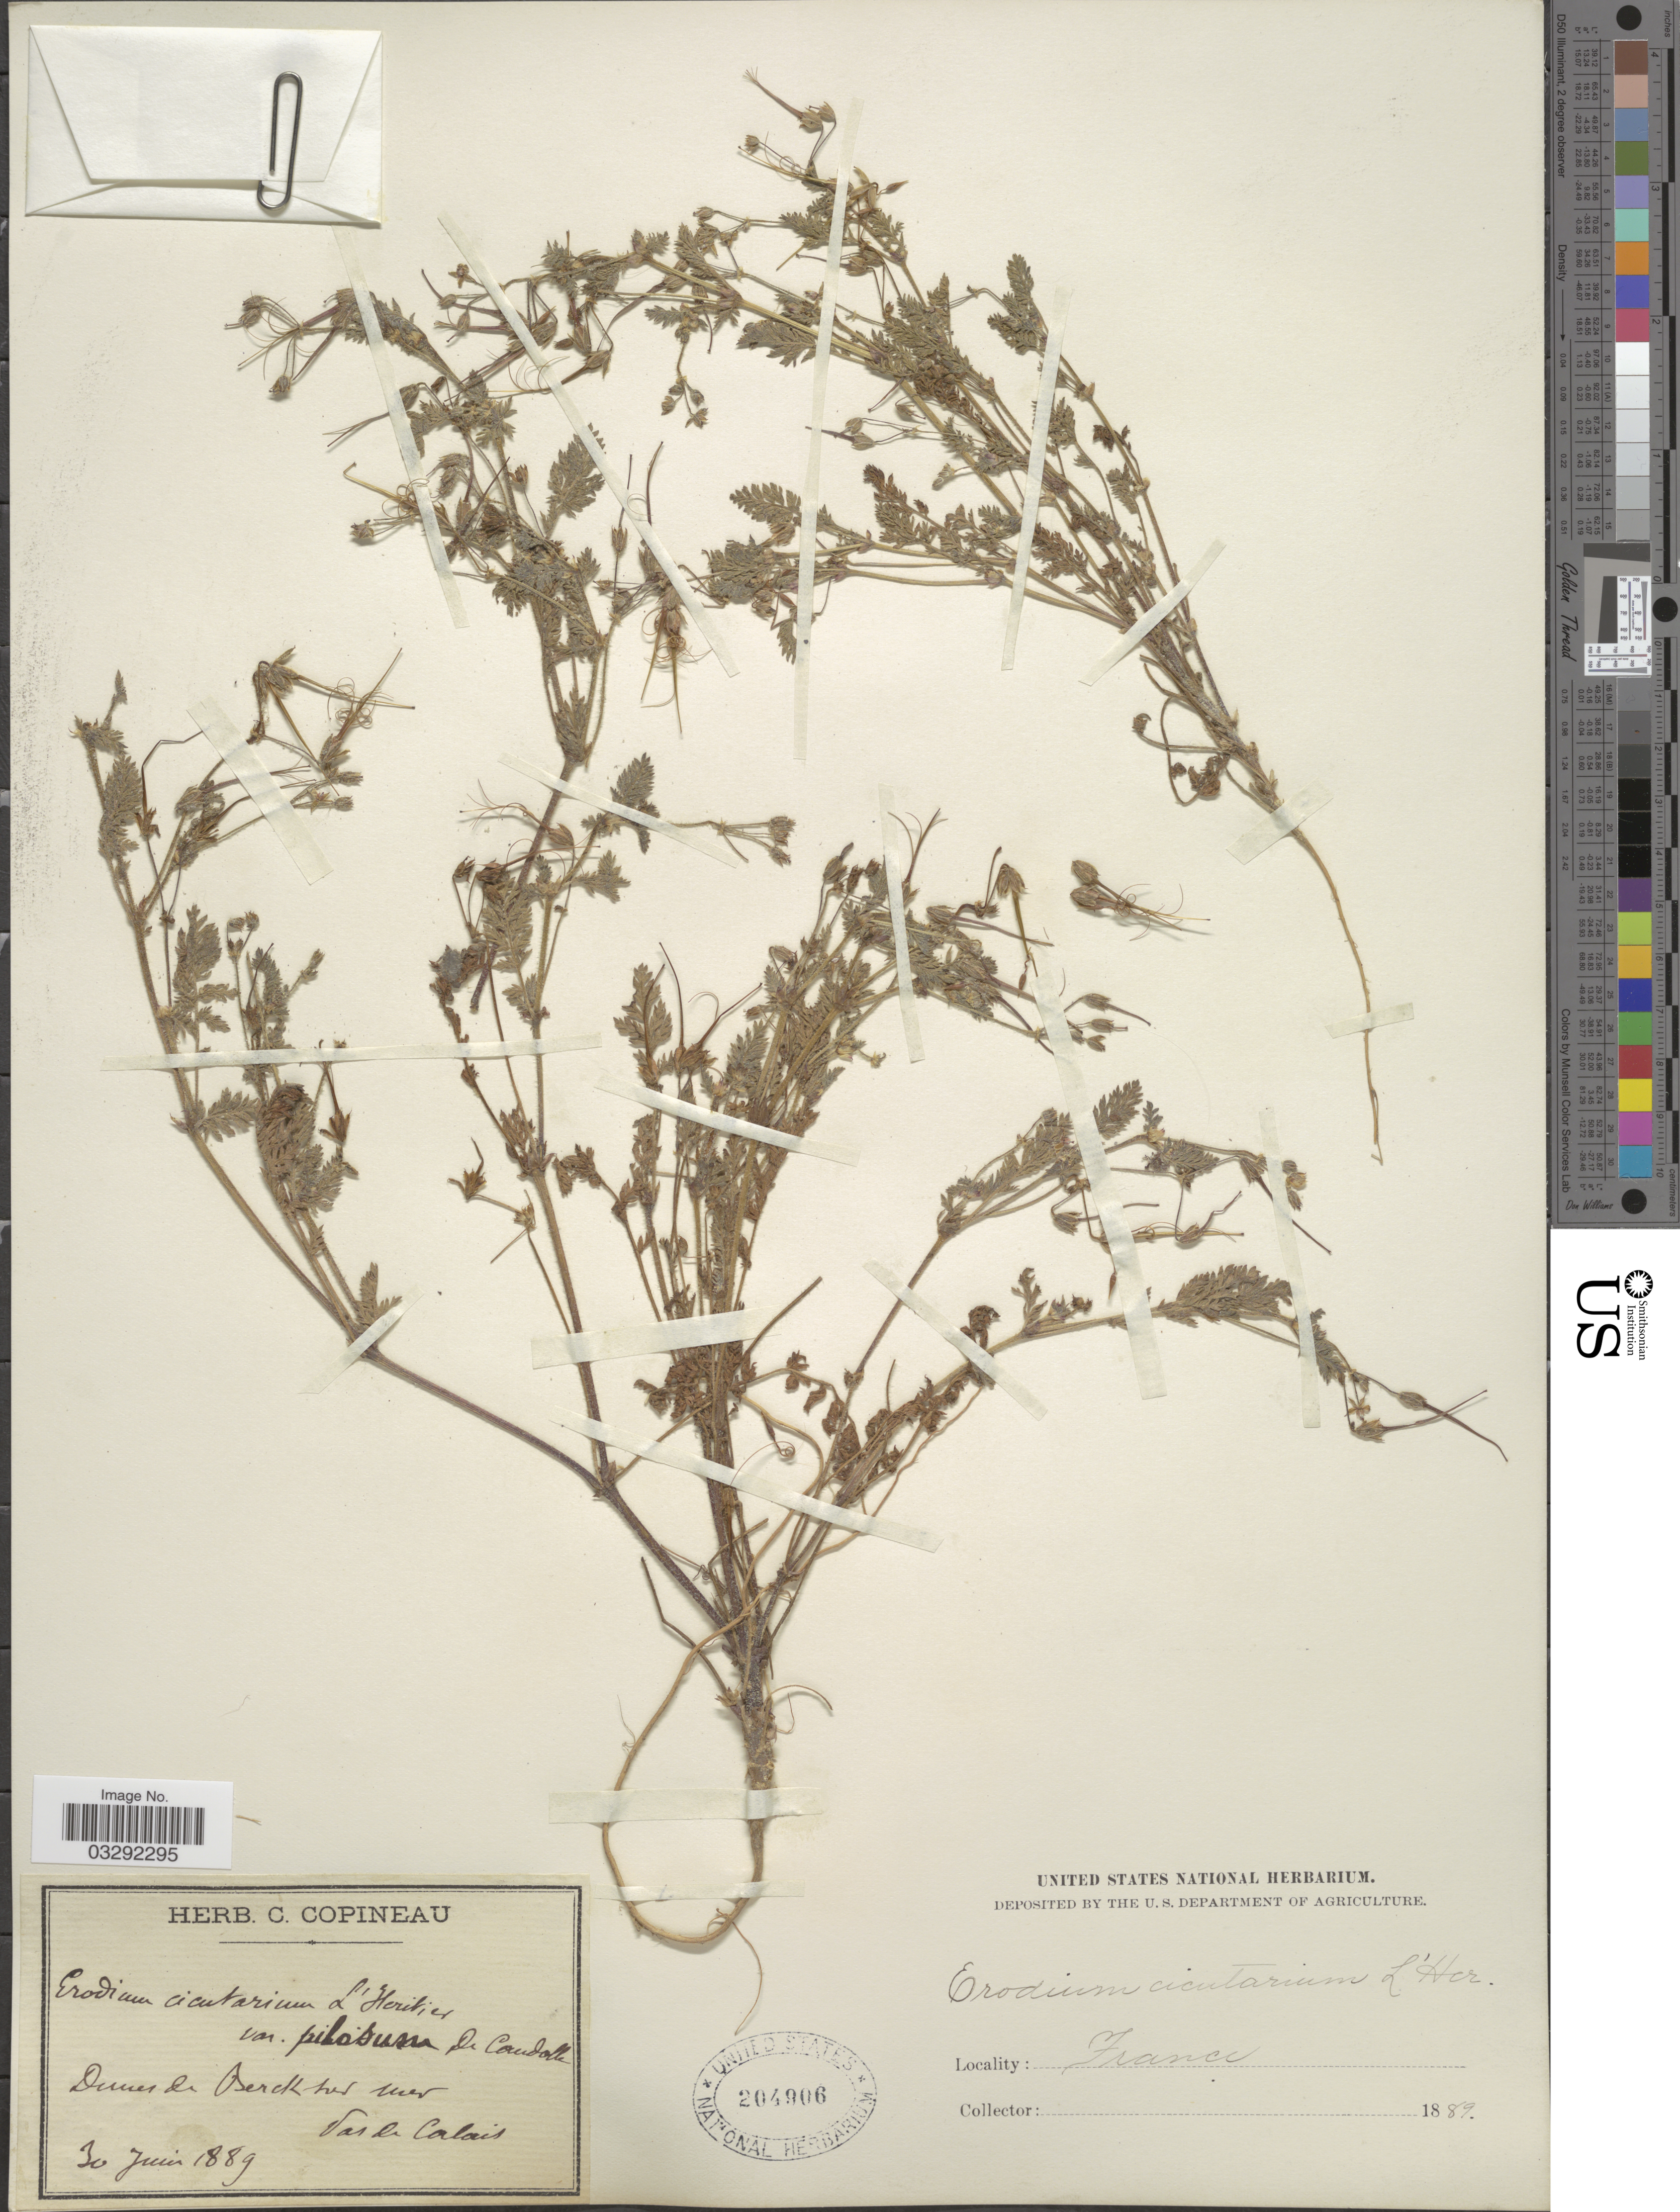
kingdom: Plantae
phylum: Tracheophyta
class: Magnoliopsida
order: Geraniales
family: Geraniaceae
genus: Erodium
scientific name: Erodium cicutarium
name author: (L.) L'Hér.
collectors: ex herb. C. Copineau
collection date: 1889-06-30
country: France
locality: Dunes de Berck sur mer Vas de Calais.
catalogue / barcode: US 204906